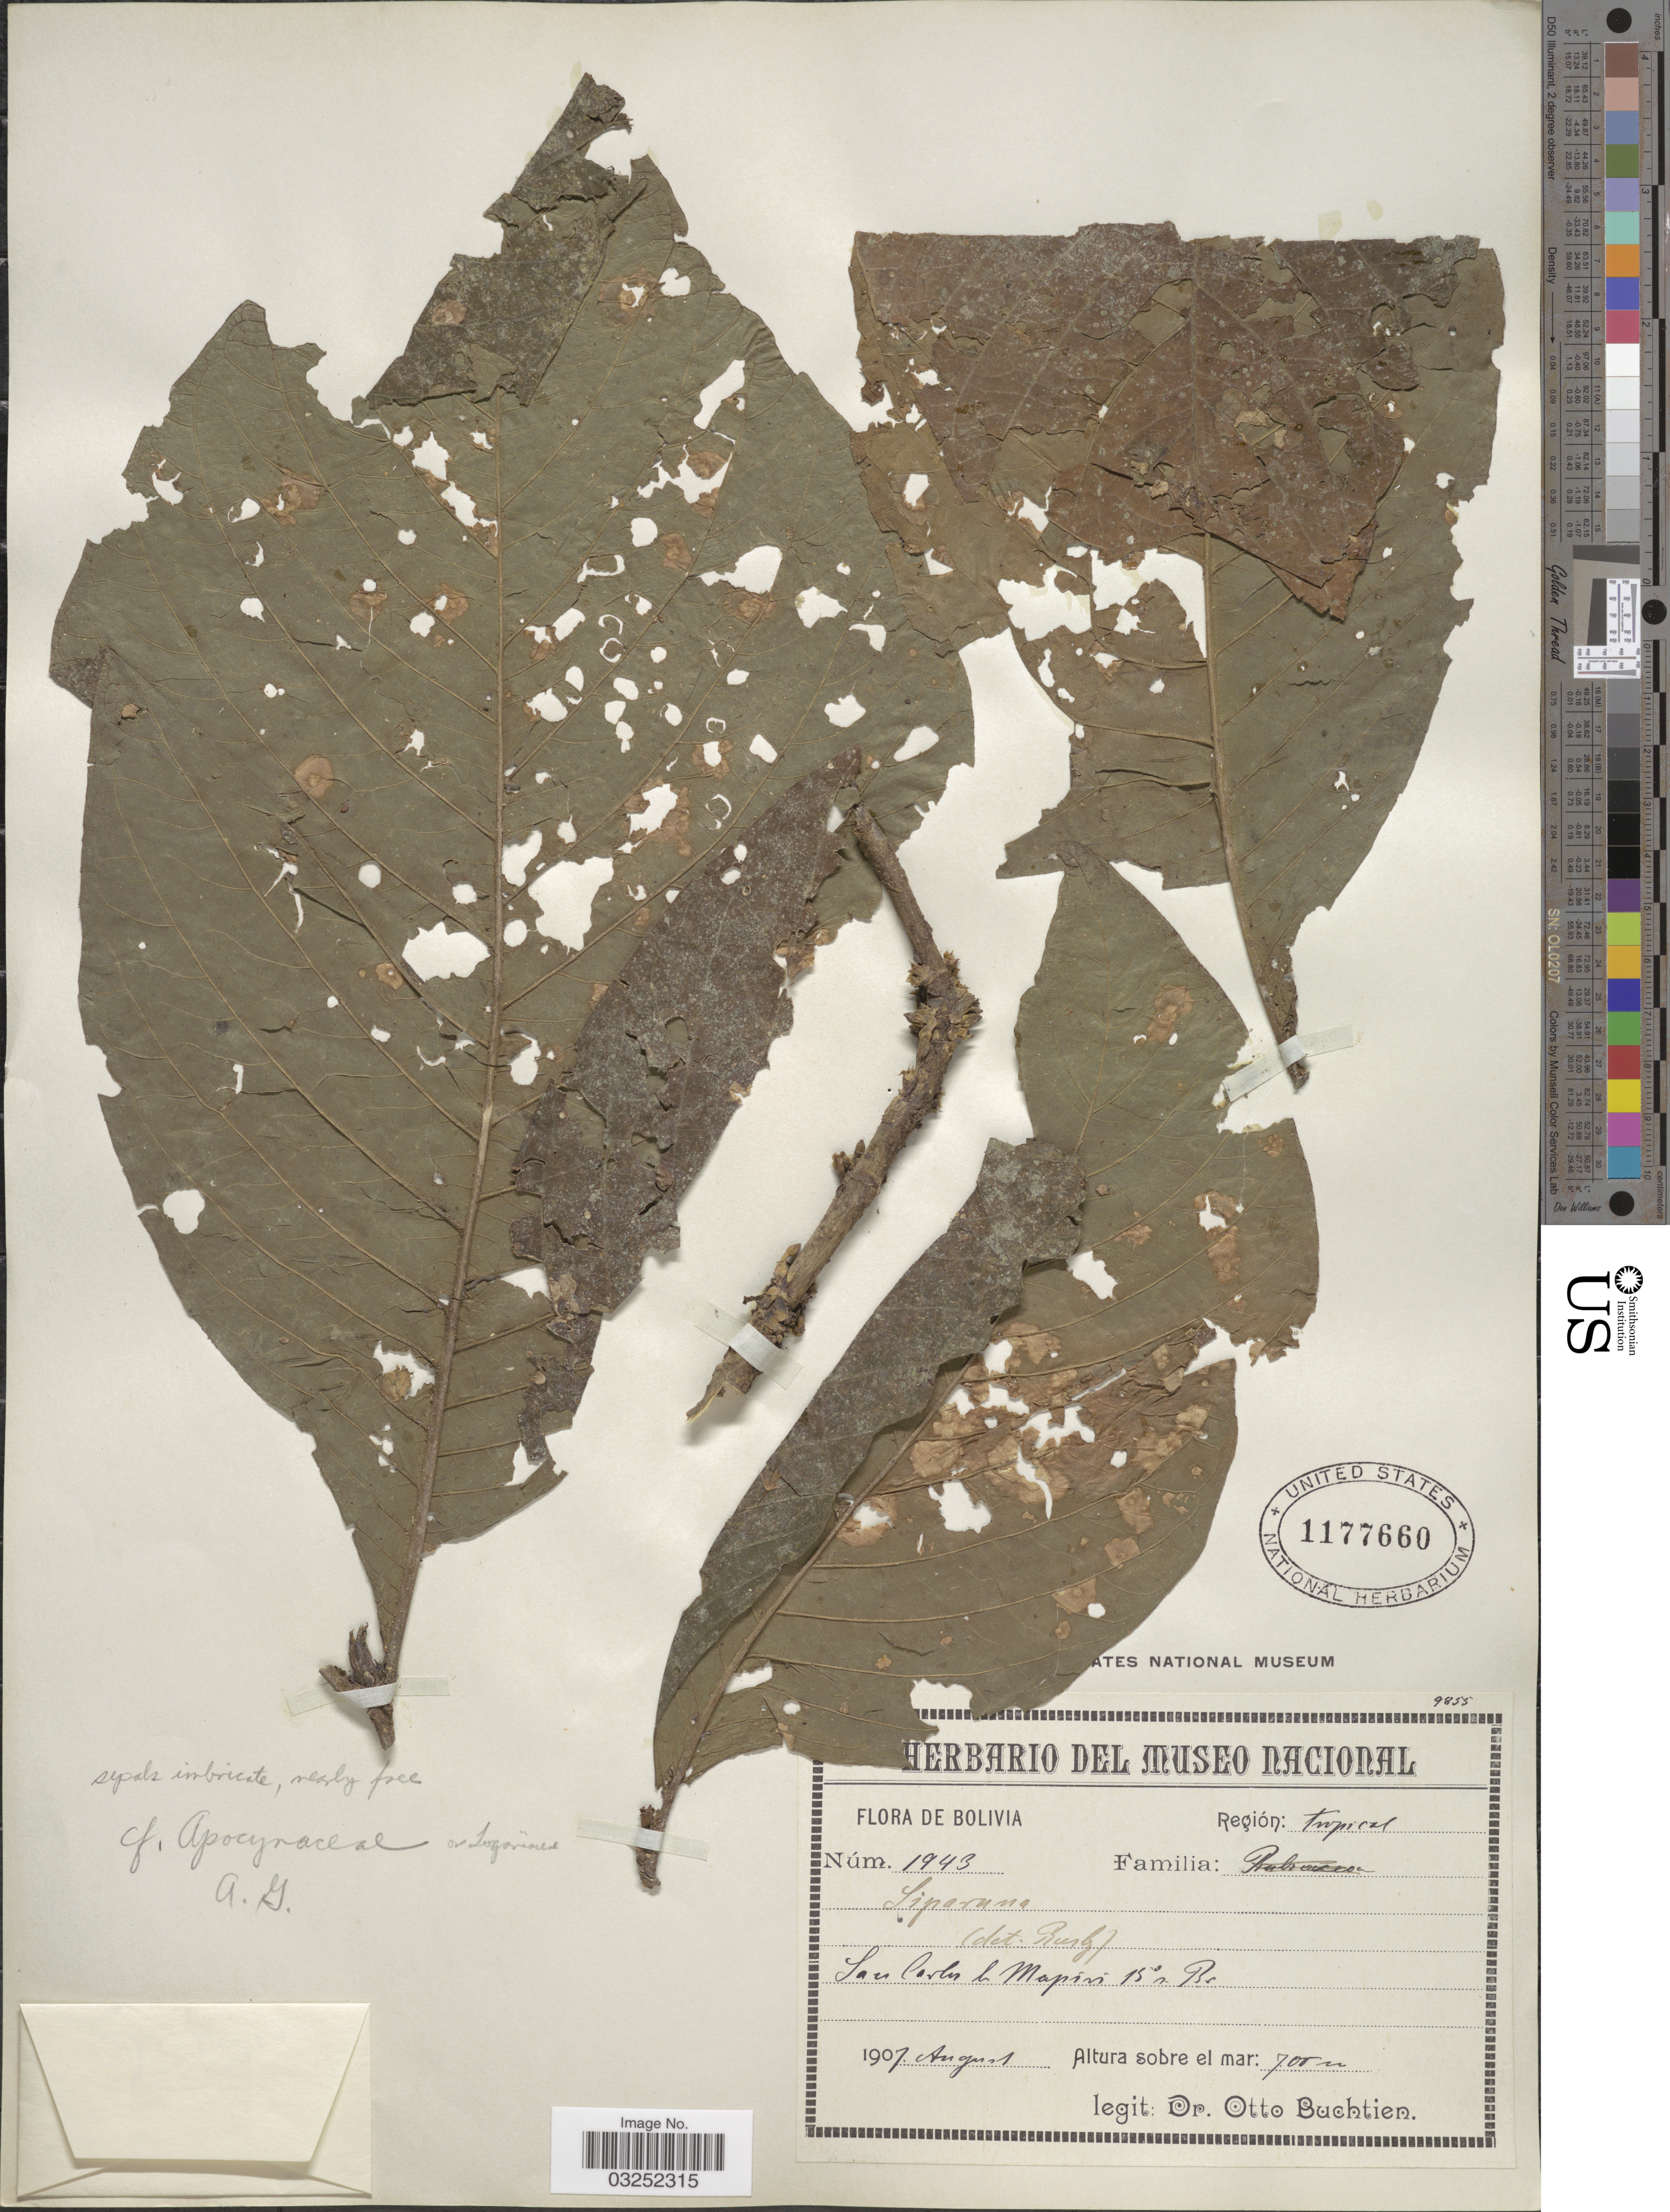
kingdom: Plantae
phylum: Tracheophyta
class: Magnoliopsida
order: Gentianales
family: Apocynaceae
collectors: O. Buchtien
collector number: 1943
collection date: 1907-08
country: Bolivia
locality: Región: tropical, San Carlos b Mapiri 15° n Br.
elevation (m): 700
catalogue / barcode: US 1177660